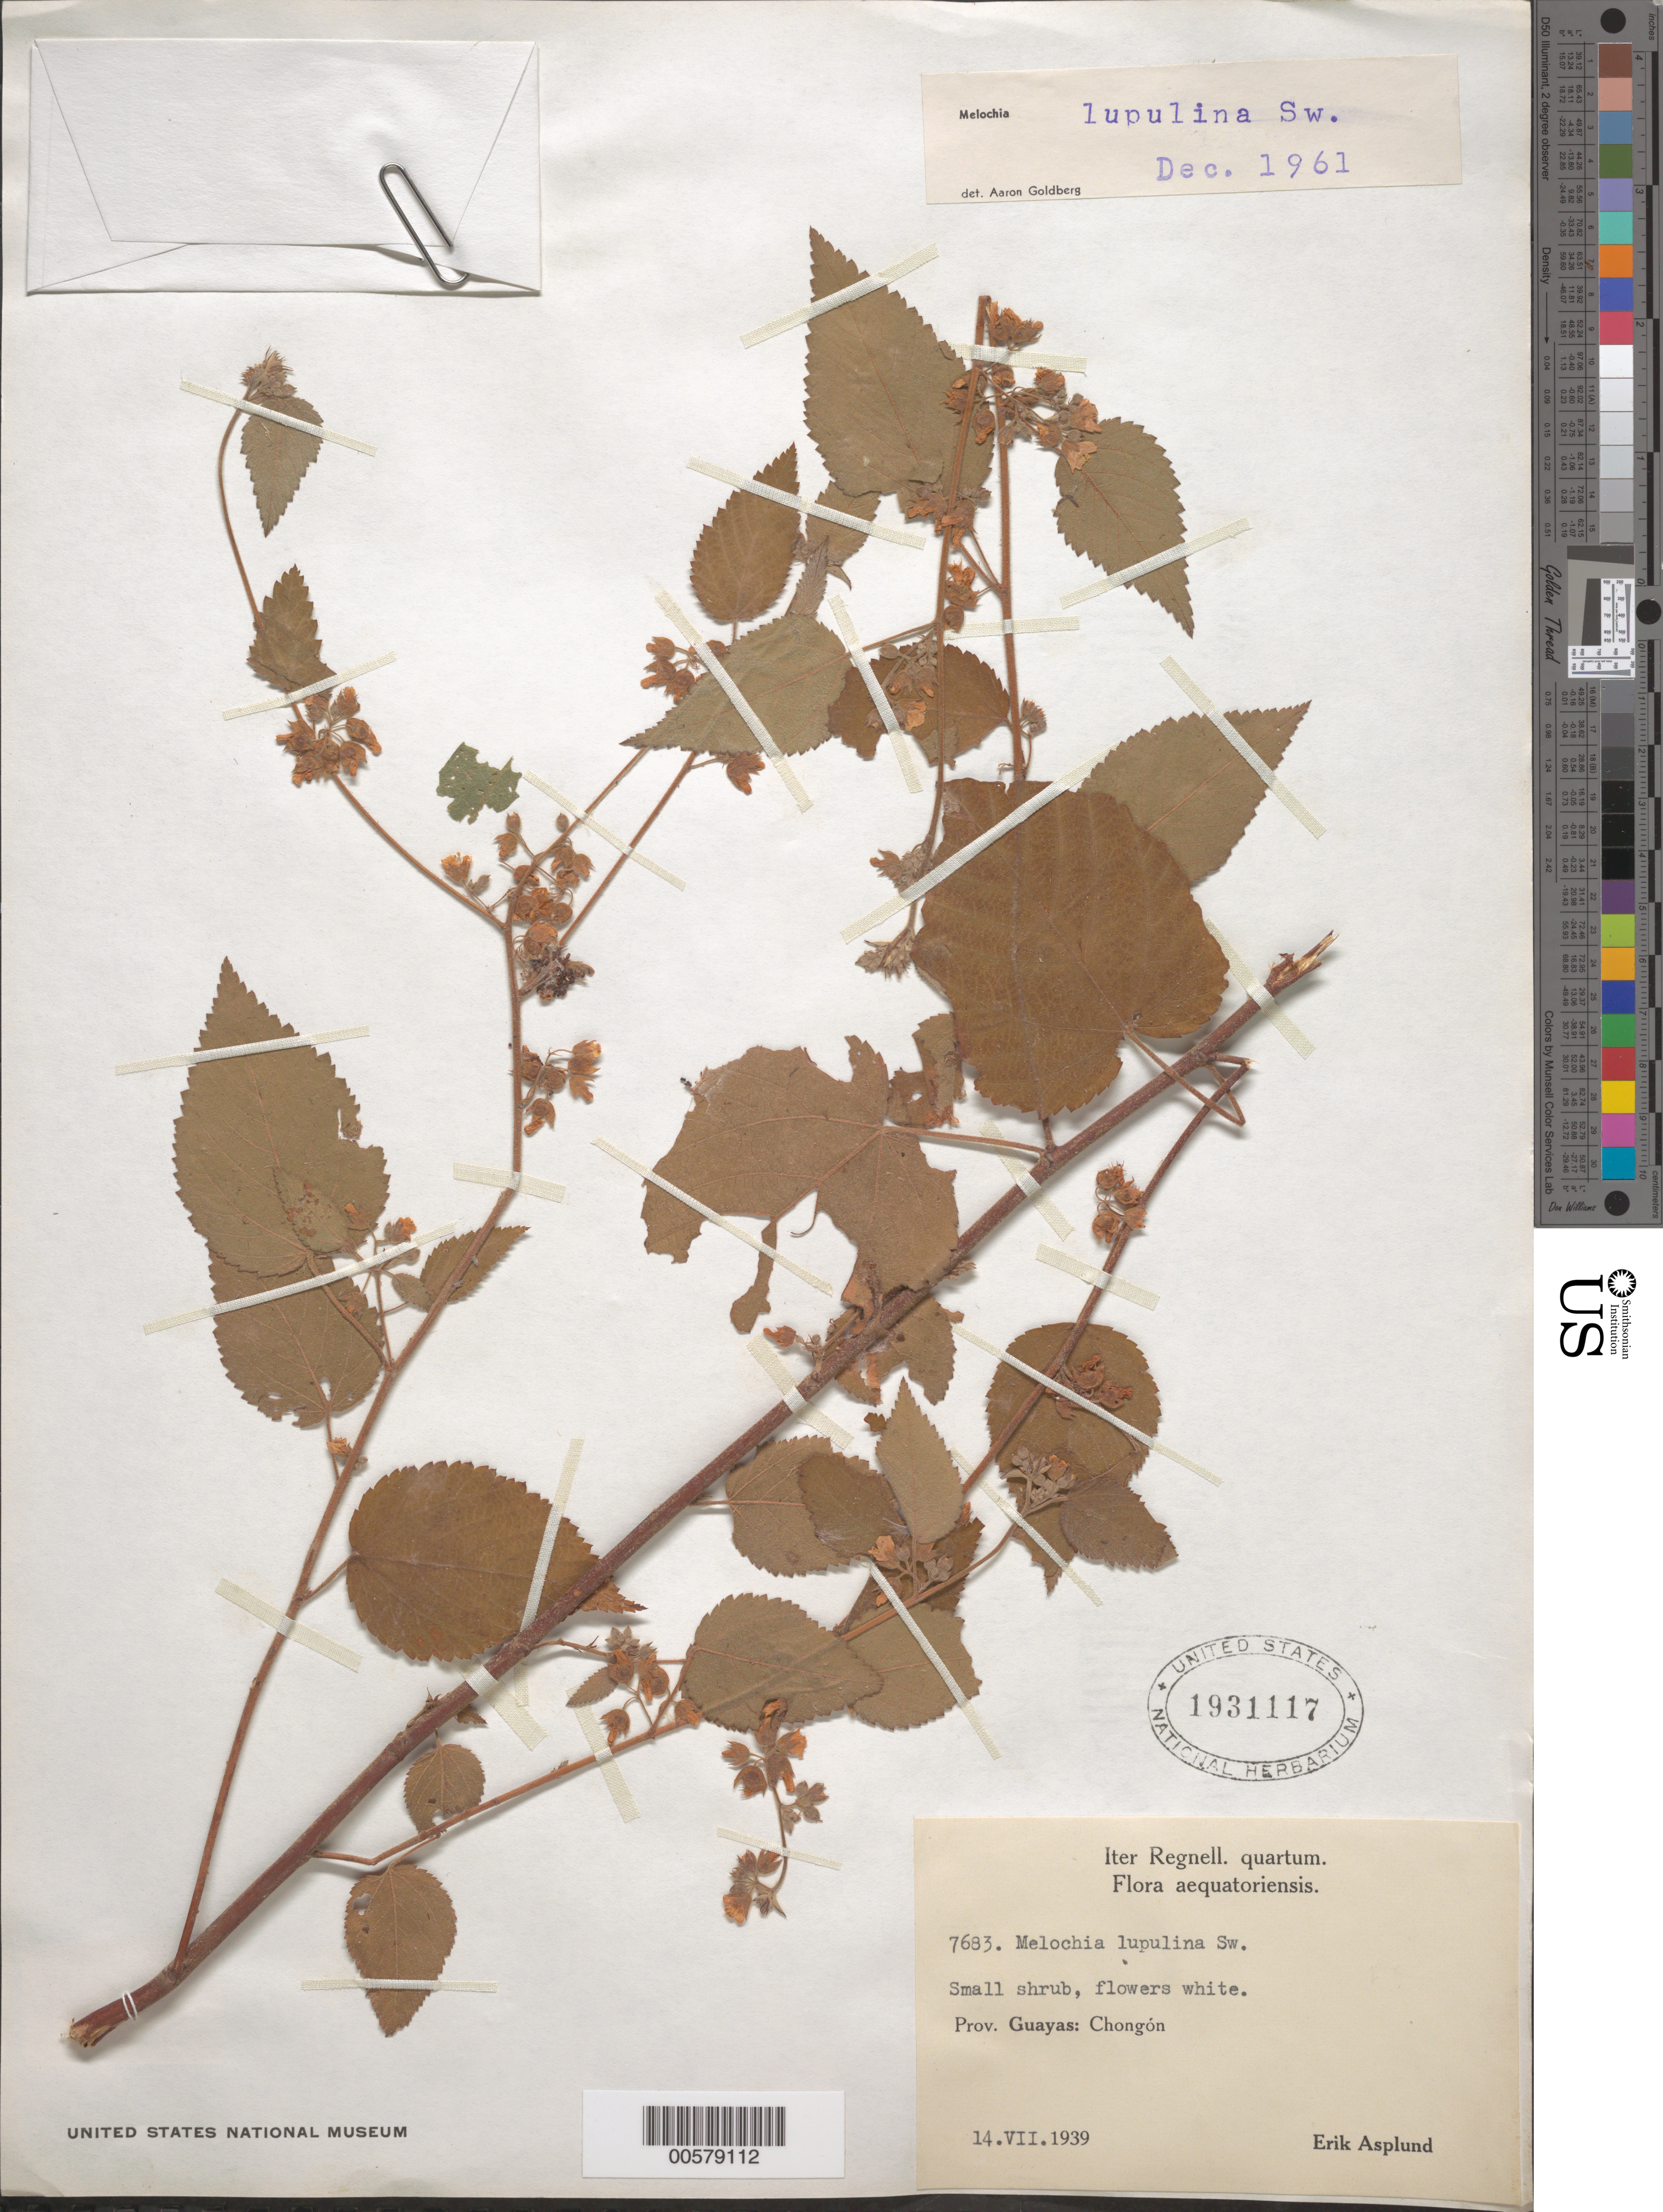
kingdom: Plantae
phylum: Tracheophyta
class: Magnoliopsida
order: Malvales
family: Malvaceae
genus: Melochia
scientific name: Melochia lupulina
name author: Sw.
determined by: Goldberg, Aaron, (US), NMNH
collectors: E. Asplund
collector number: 7683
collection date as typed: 14 Jul 1939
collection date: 1939-07-14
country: Ecuador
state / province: Guayas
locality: Chongón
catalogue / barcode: US 1931117